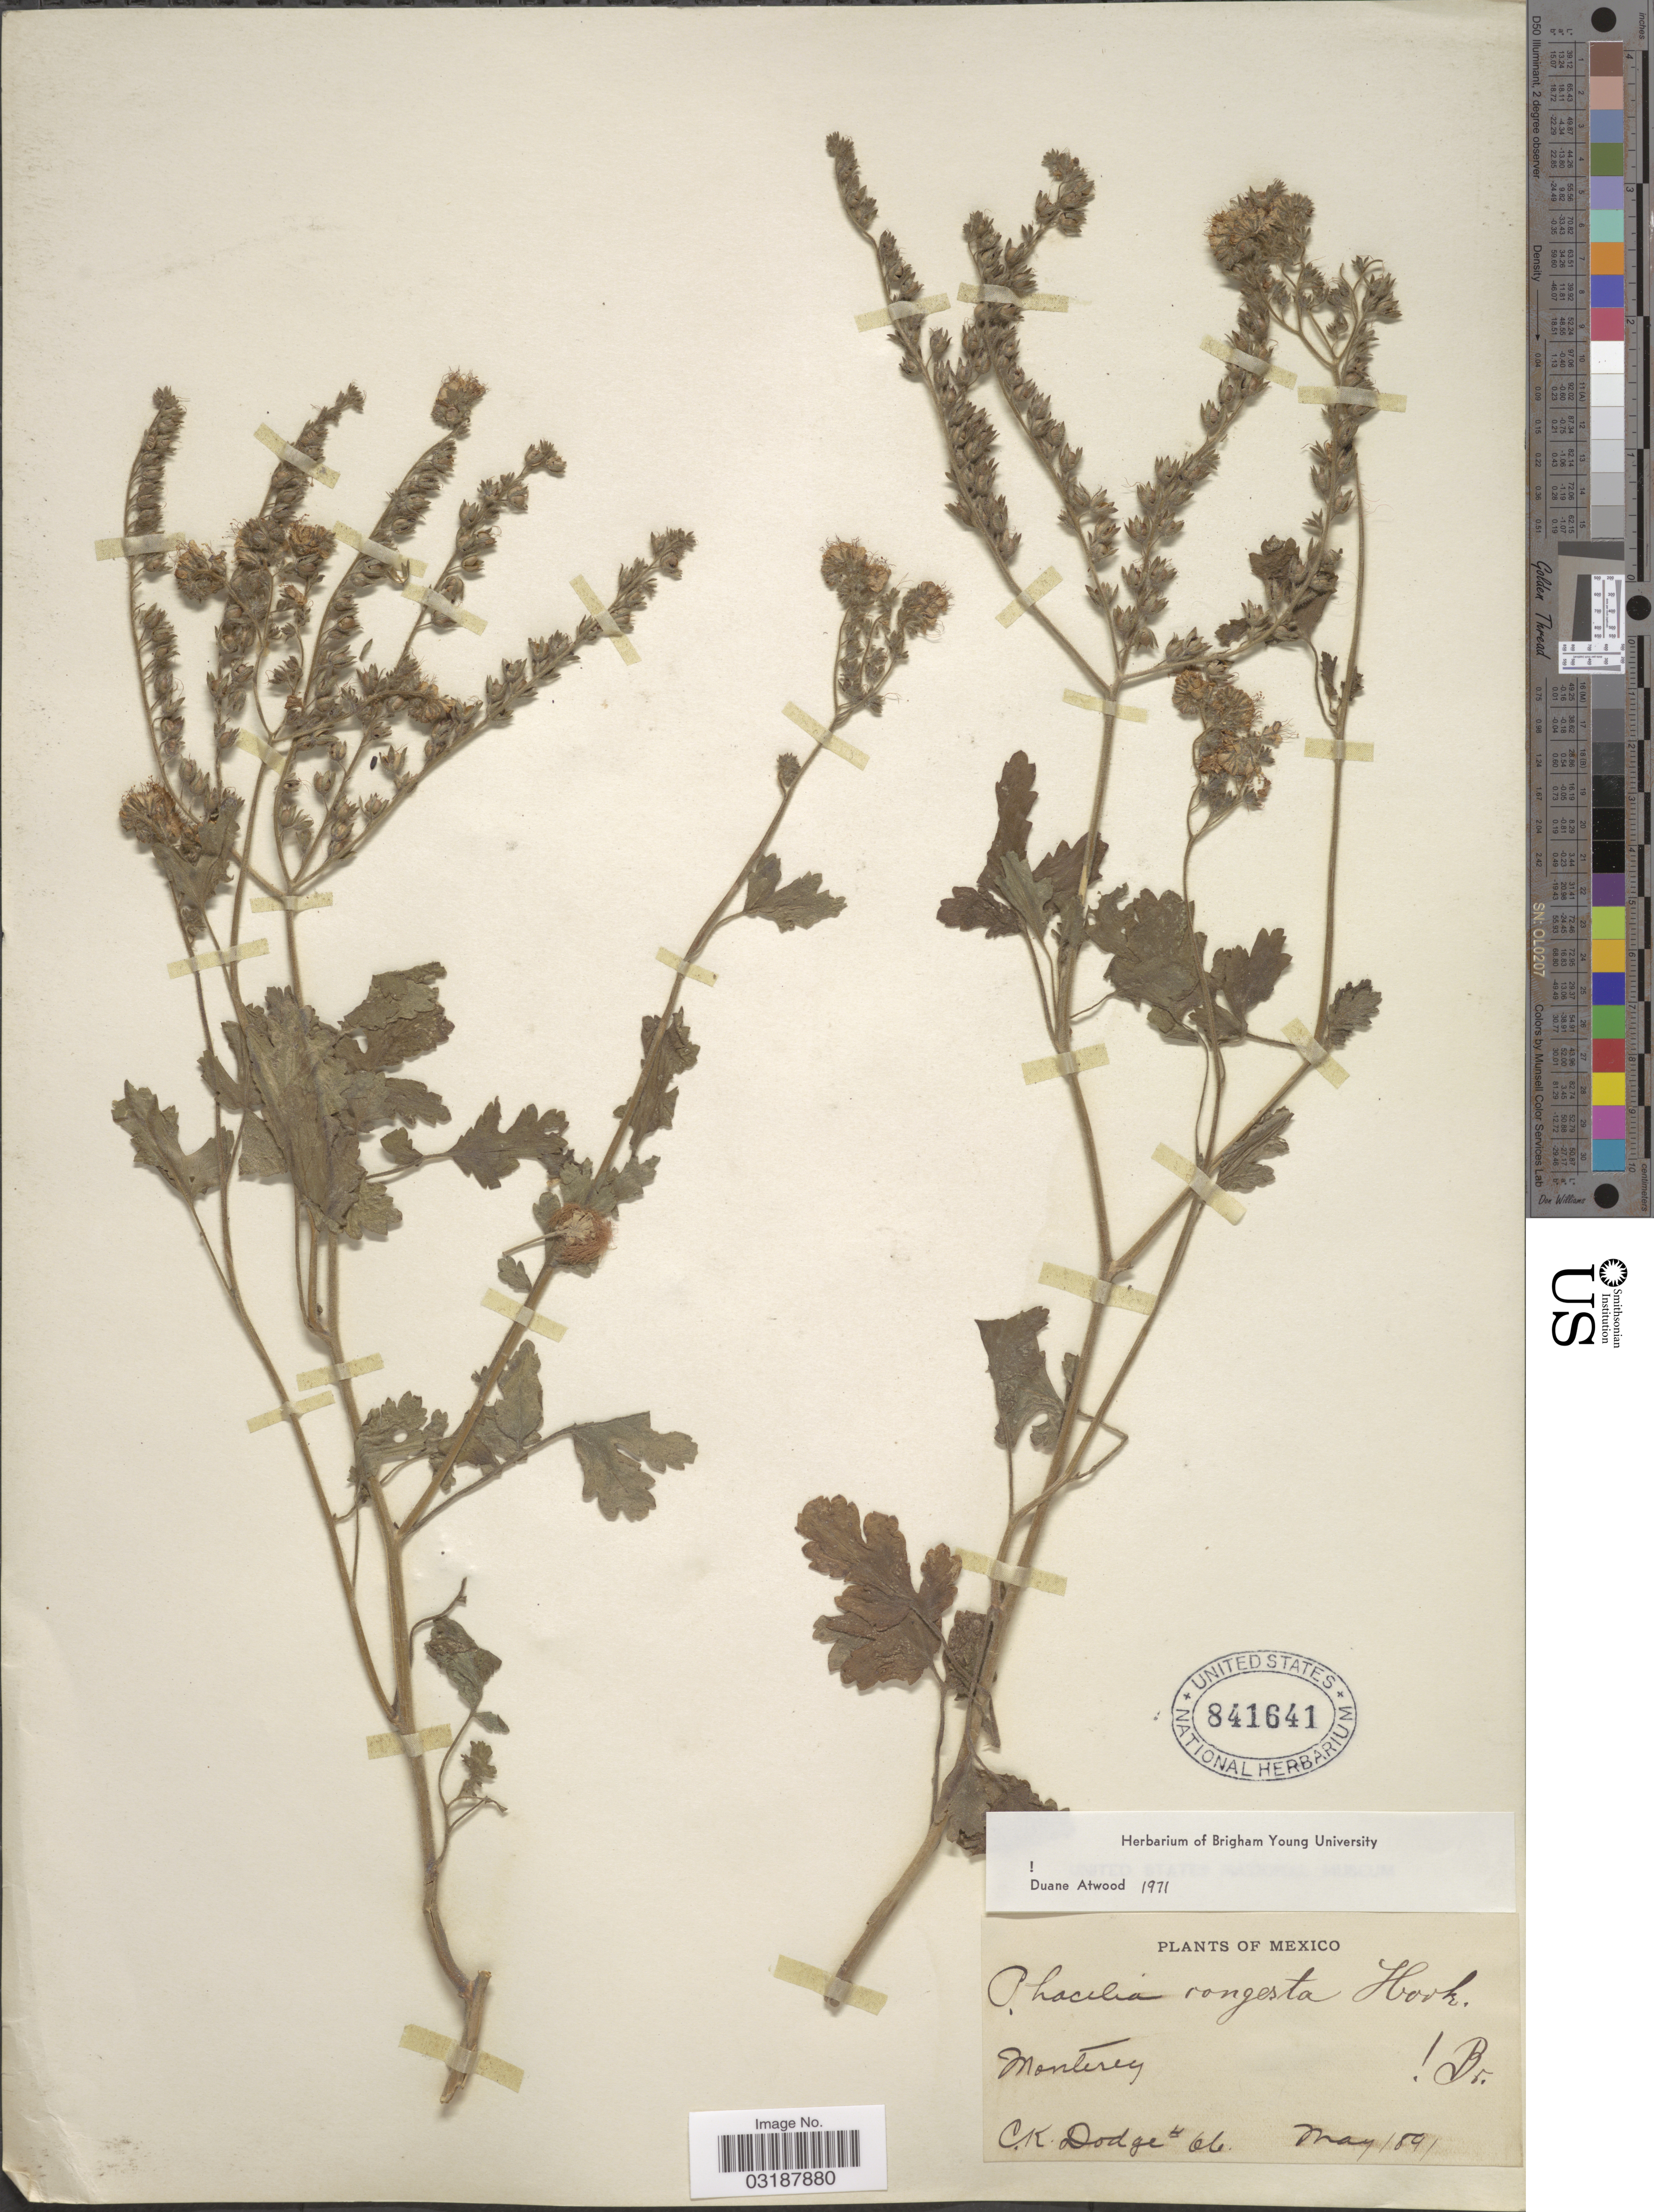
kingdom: Plantae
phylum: Tracheophyta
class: Magnoliopsida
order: Boraginales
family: Hydrophyllaceae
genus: Phacelia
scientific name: Phacelia congesta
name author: Hook.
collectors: C. Dodge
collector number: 66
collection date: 1891-05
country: Mexico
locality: Monterey.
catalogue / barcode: US 841641